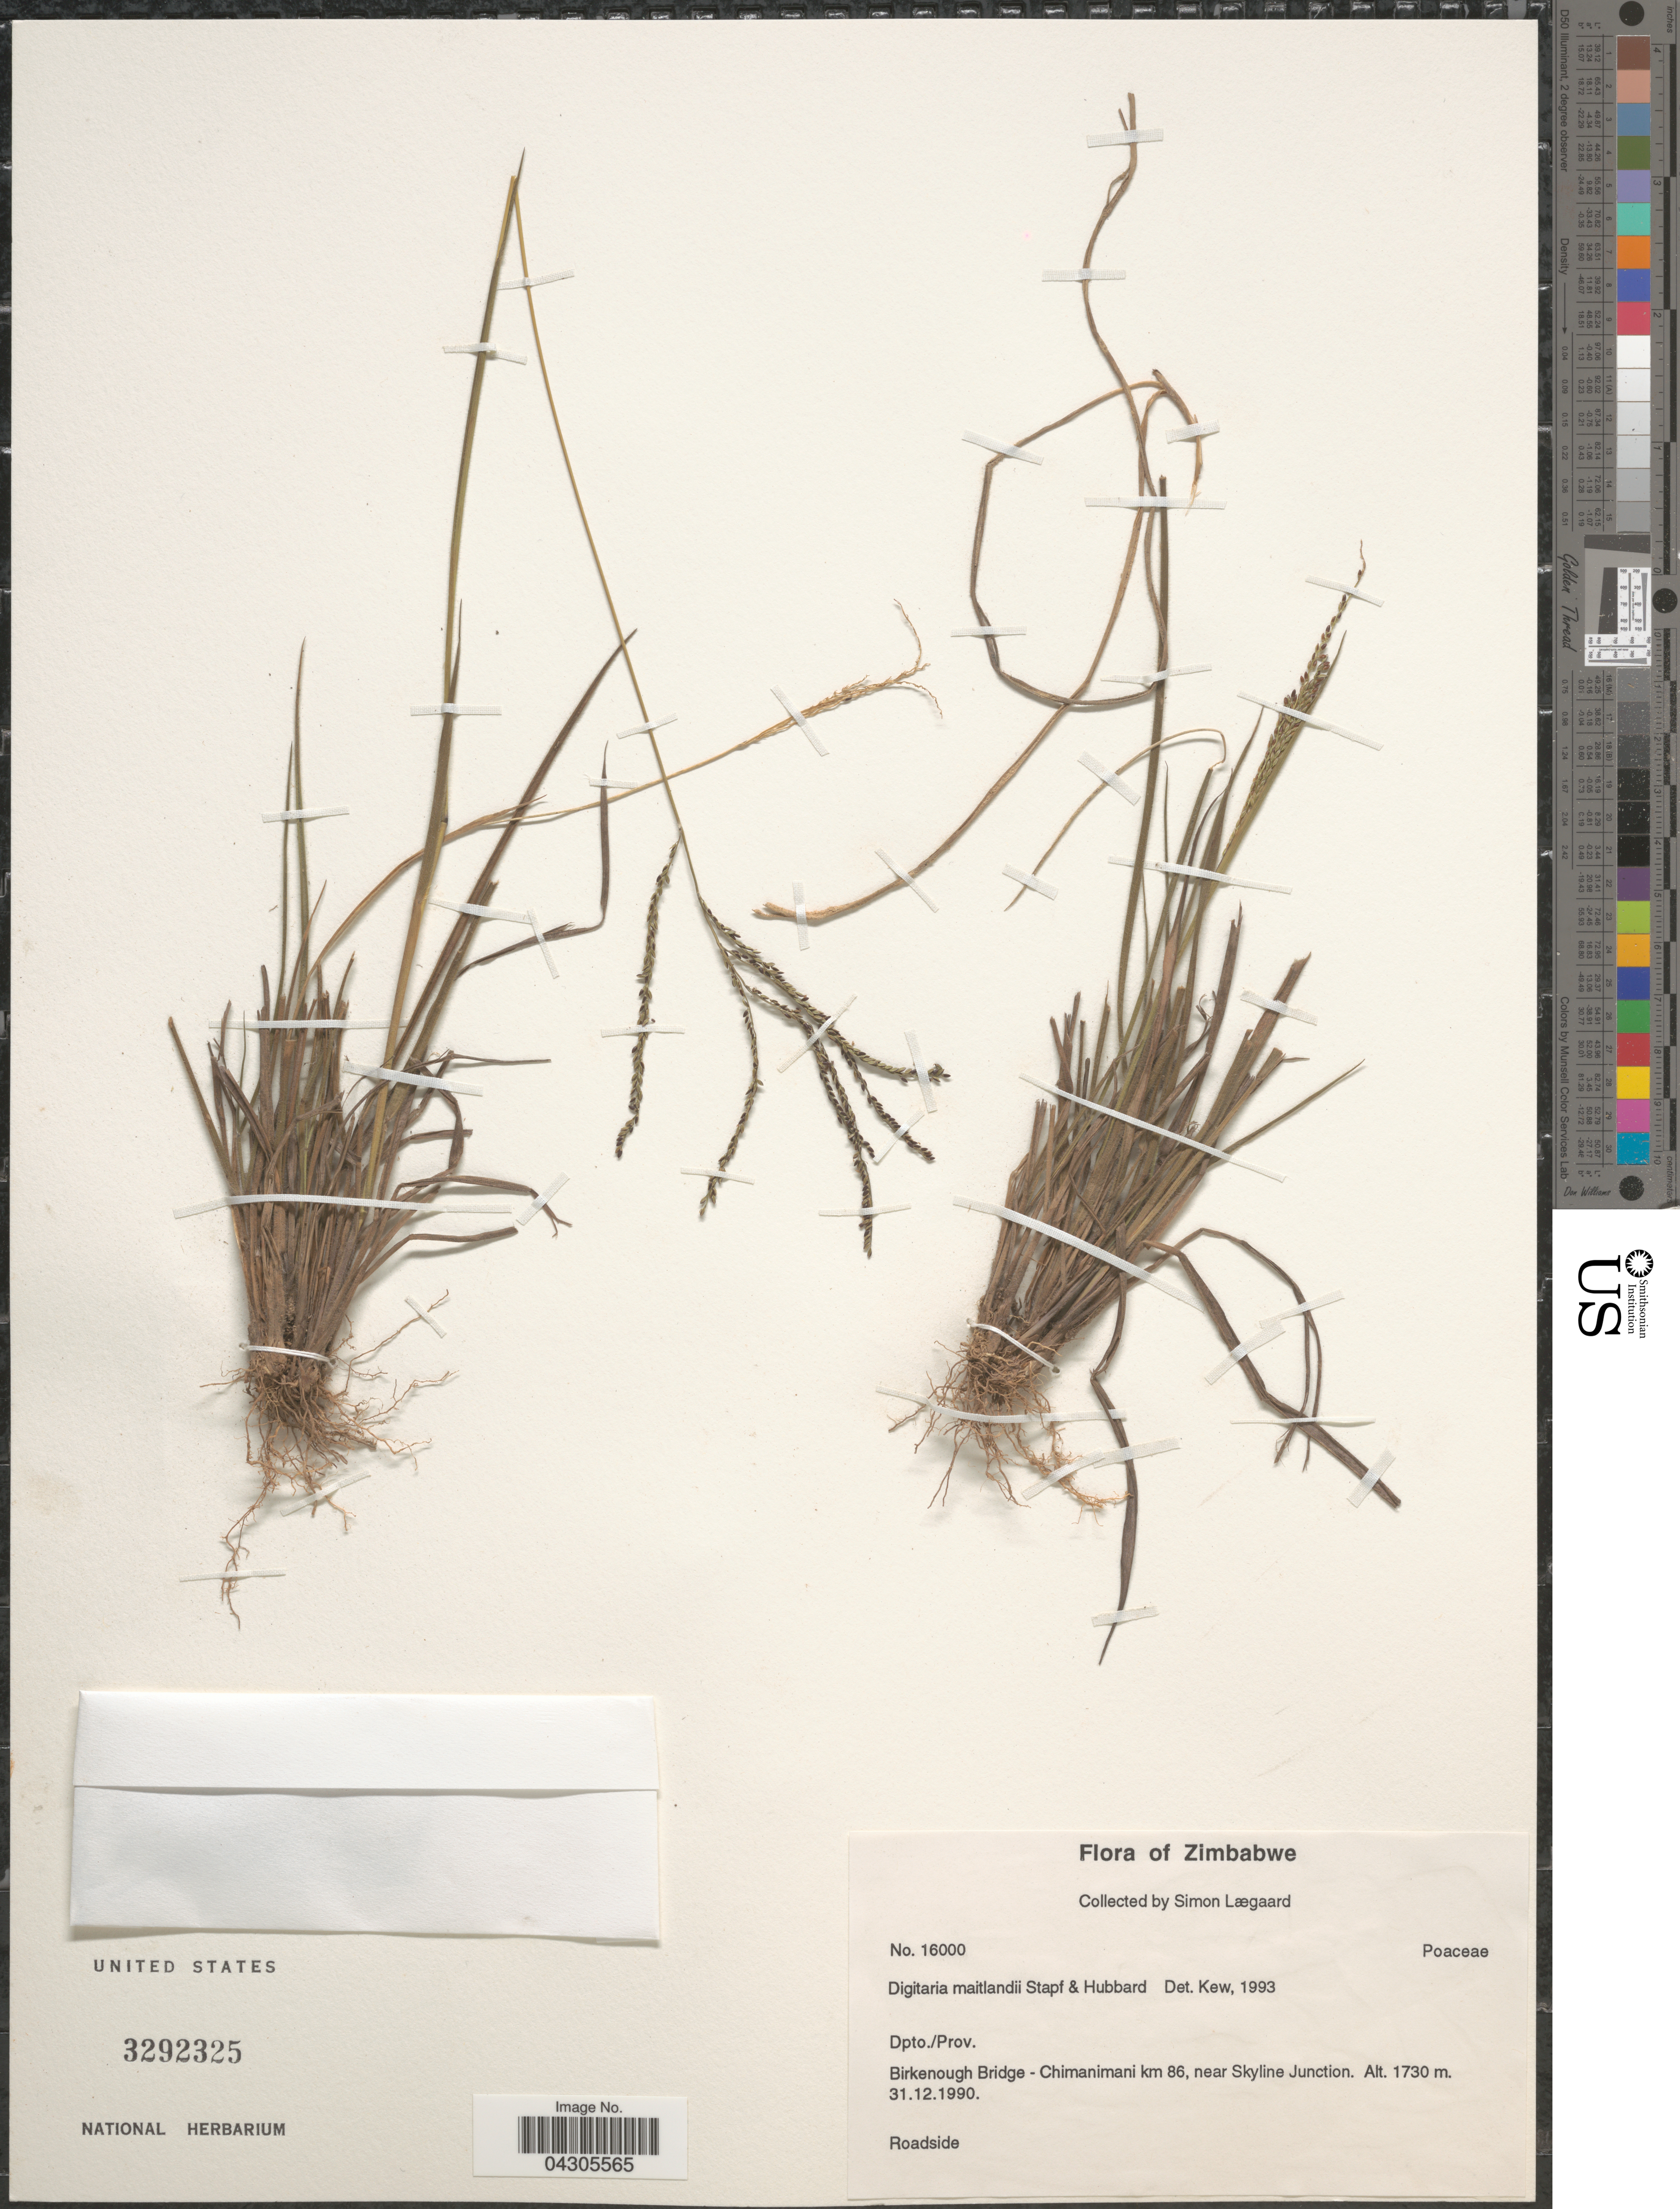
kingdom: Plantae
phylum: Tracheophyta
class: Liliopsida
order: Poales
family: Poaceae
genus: Digitaria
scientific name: Digitaria maitlandii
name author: Stapf & C. E. Hubb.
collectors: S. Lægaard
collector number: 16000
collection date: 1990-12-31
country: Zimbabwe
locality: Birkenough Bridge - Chimanimani km 86, near Skyline Junction.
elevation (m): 1730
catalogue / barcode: US 3292325